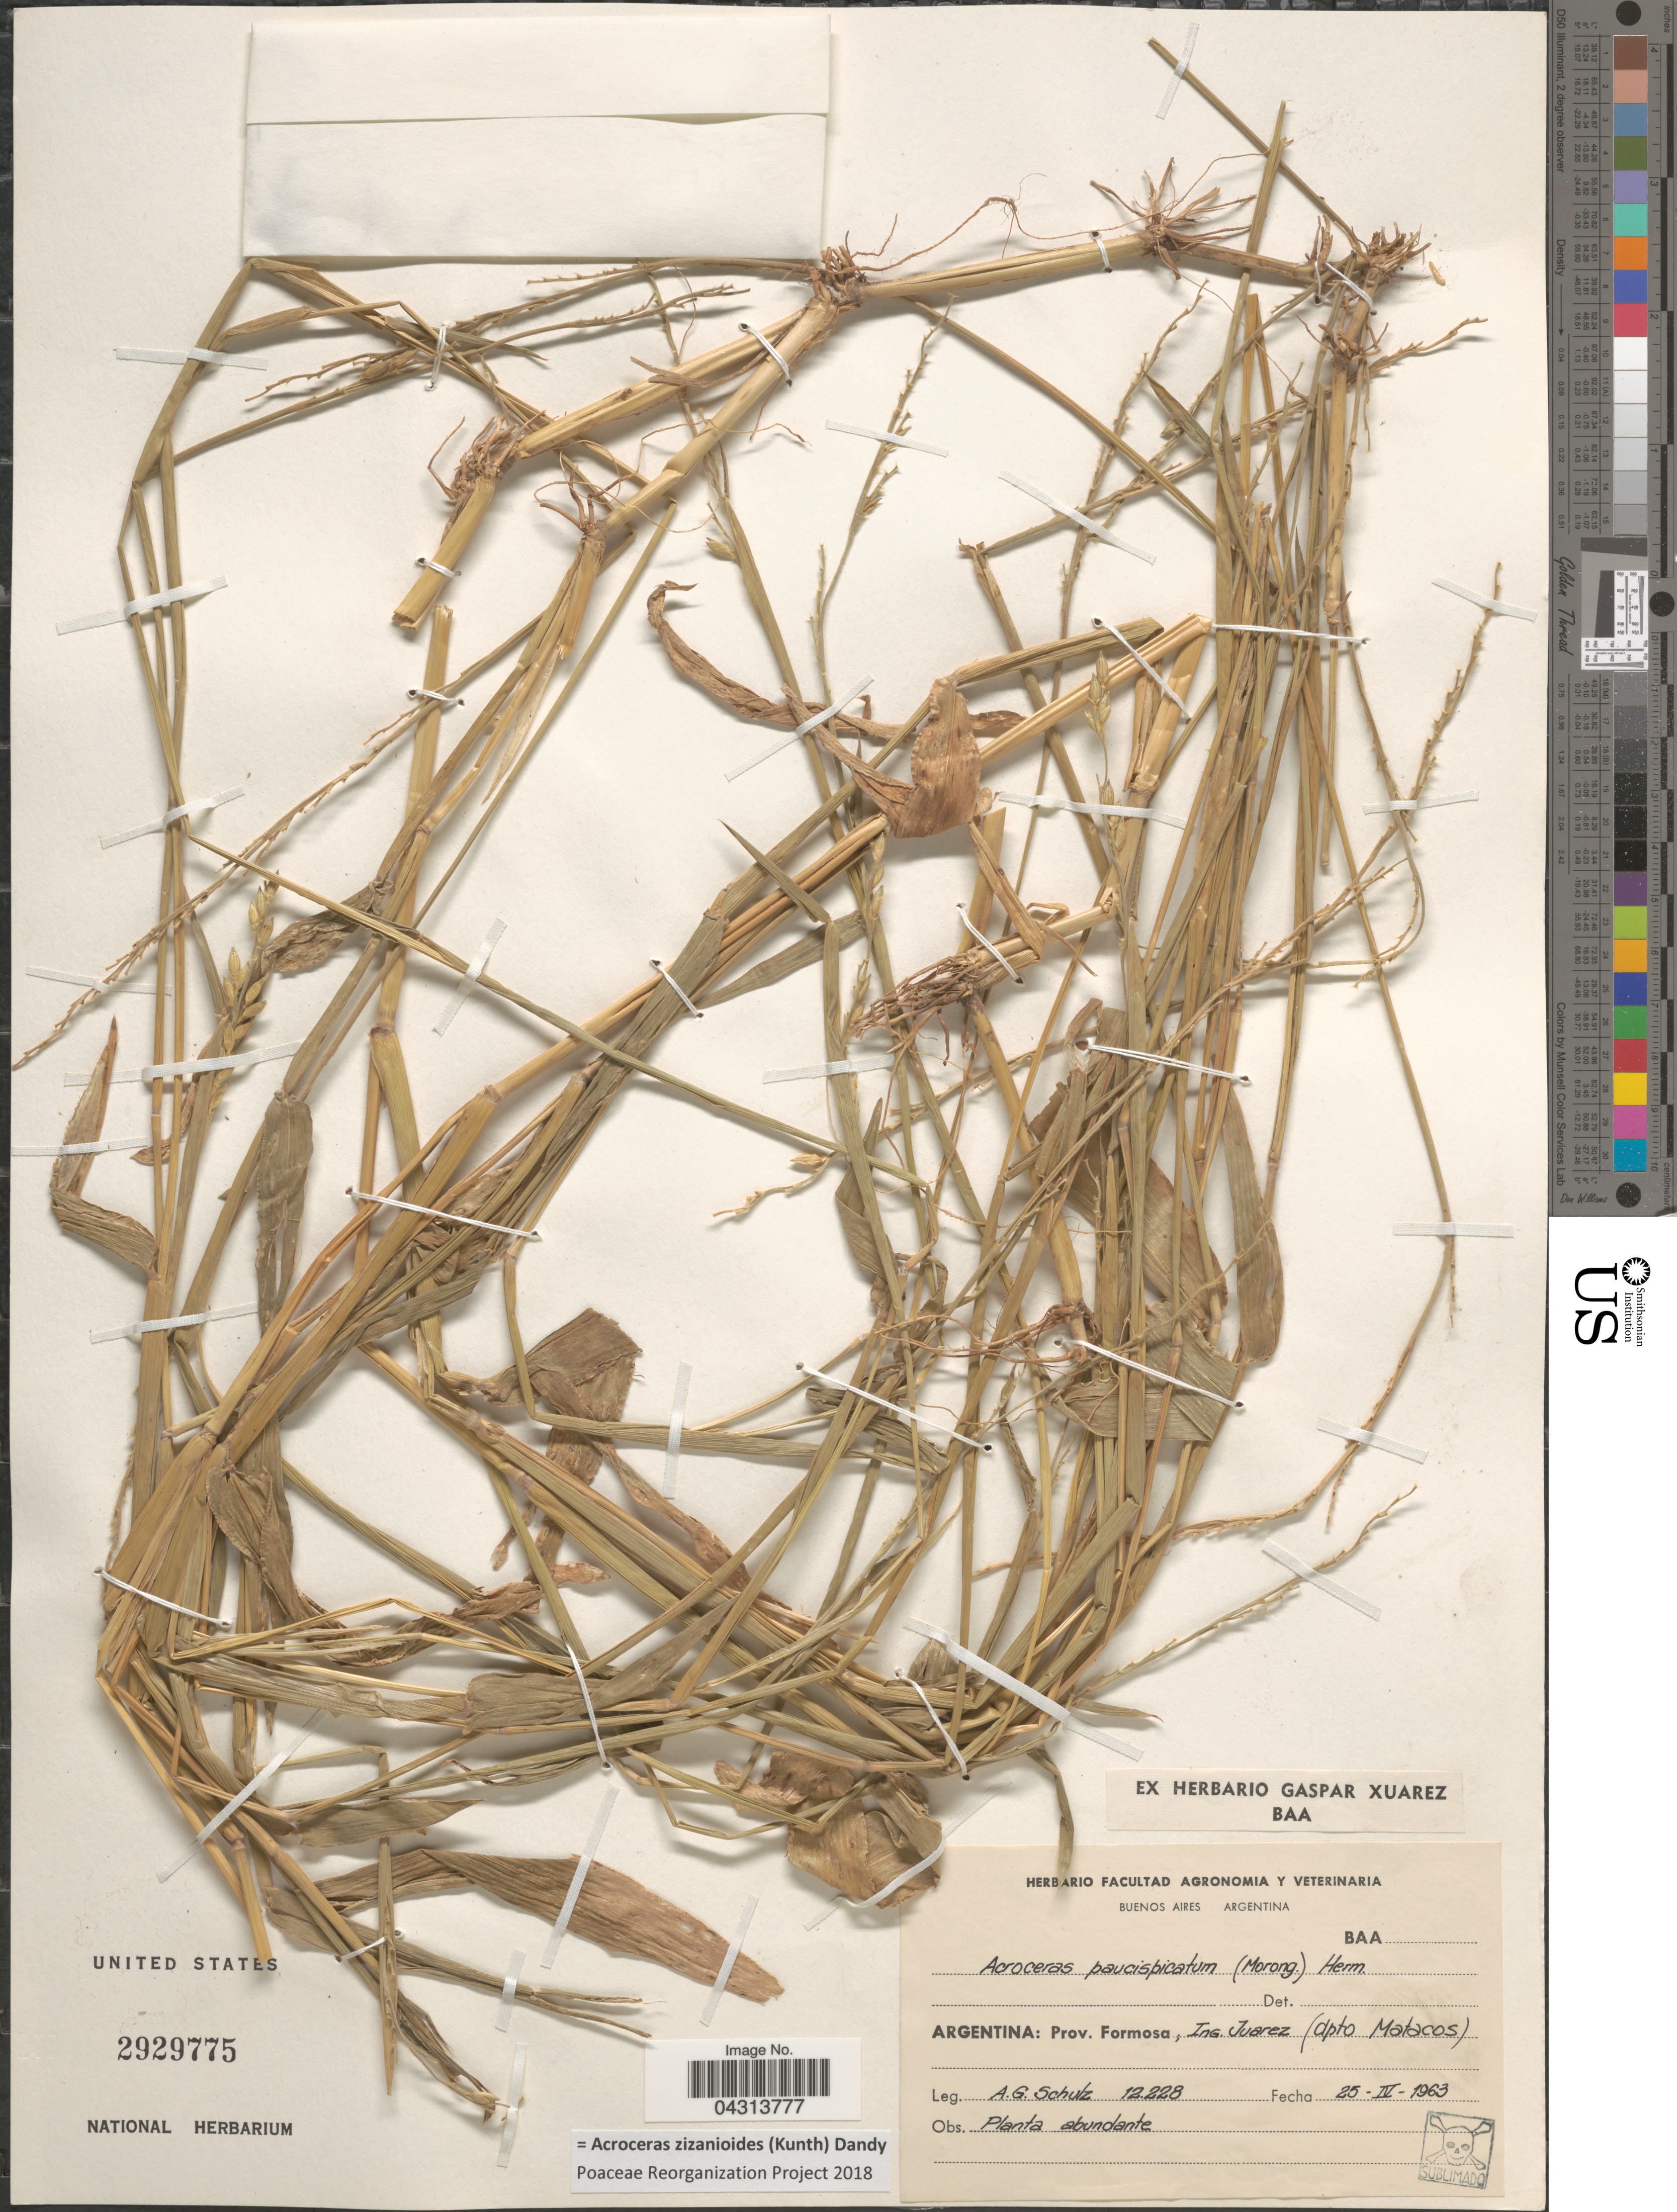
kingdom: Plantae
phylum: Tracheophyta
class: Liliopsida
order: Poales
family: Poaceae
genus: Acroceras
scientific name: Acroceras zizanioides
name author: (Kunth) Dandy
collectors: A. G. Schulz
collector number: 12228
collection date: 1963-04-25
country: Argentina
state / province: Formosa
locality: Ing. Juarez (dpto Matacos).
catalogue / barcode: US 2929775